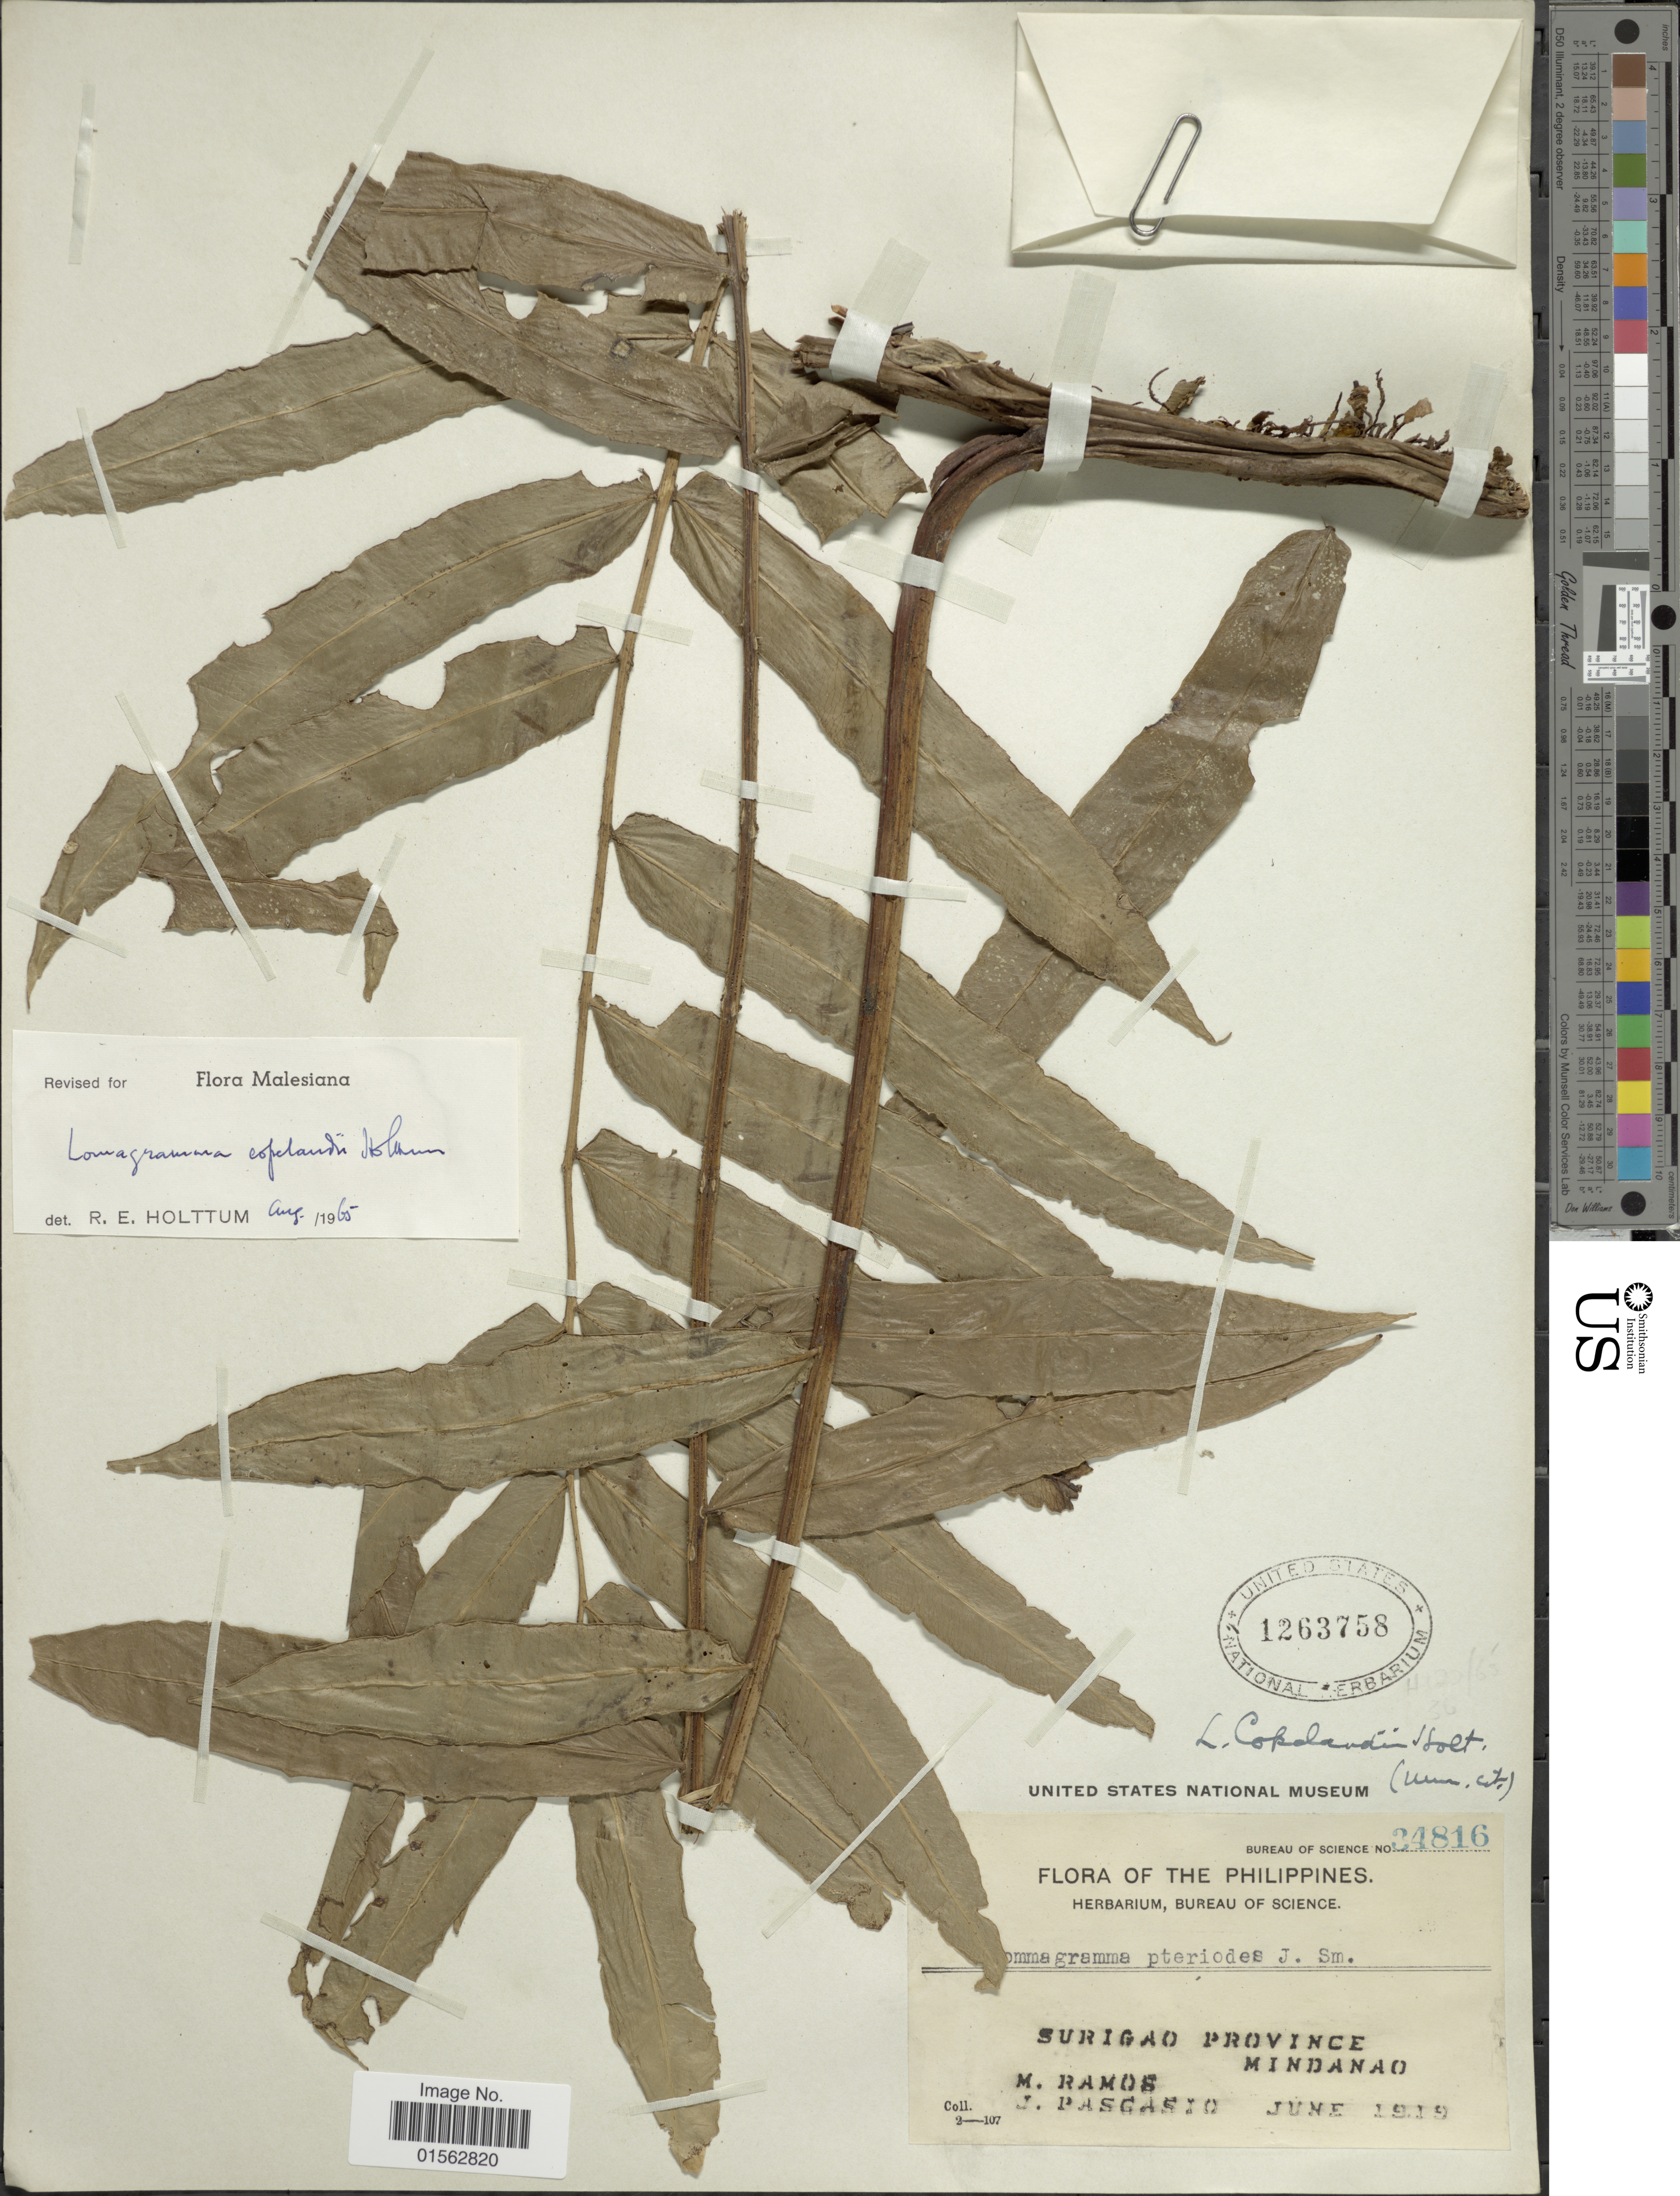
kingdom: Plantae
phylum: Tracheophyta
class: Polypodiopsida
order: Polypodiales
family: Dryopteridaceae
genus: Lomagramma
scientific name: Lomagramma copelandii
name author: Holttum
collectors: M. Ramos & J. Pascasio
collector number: Bureau of Science 34816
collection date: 1919-06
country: Philippines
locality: Philippines, Surigao Province, Mindanao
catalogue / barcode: US 1263758